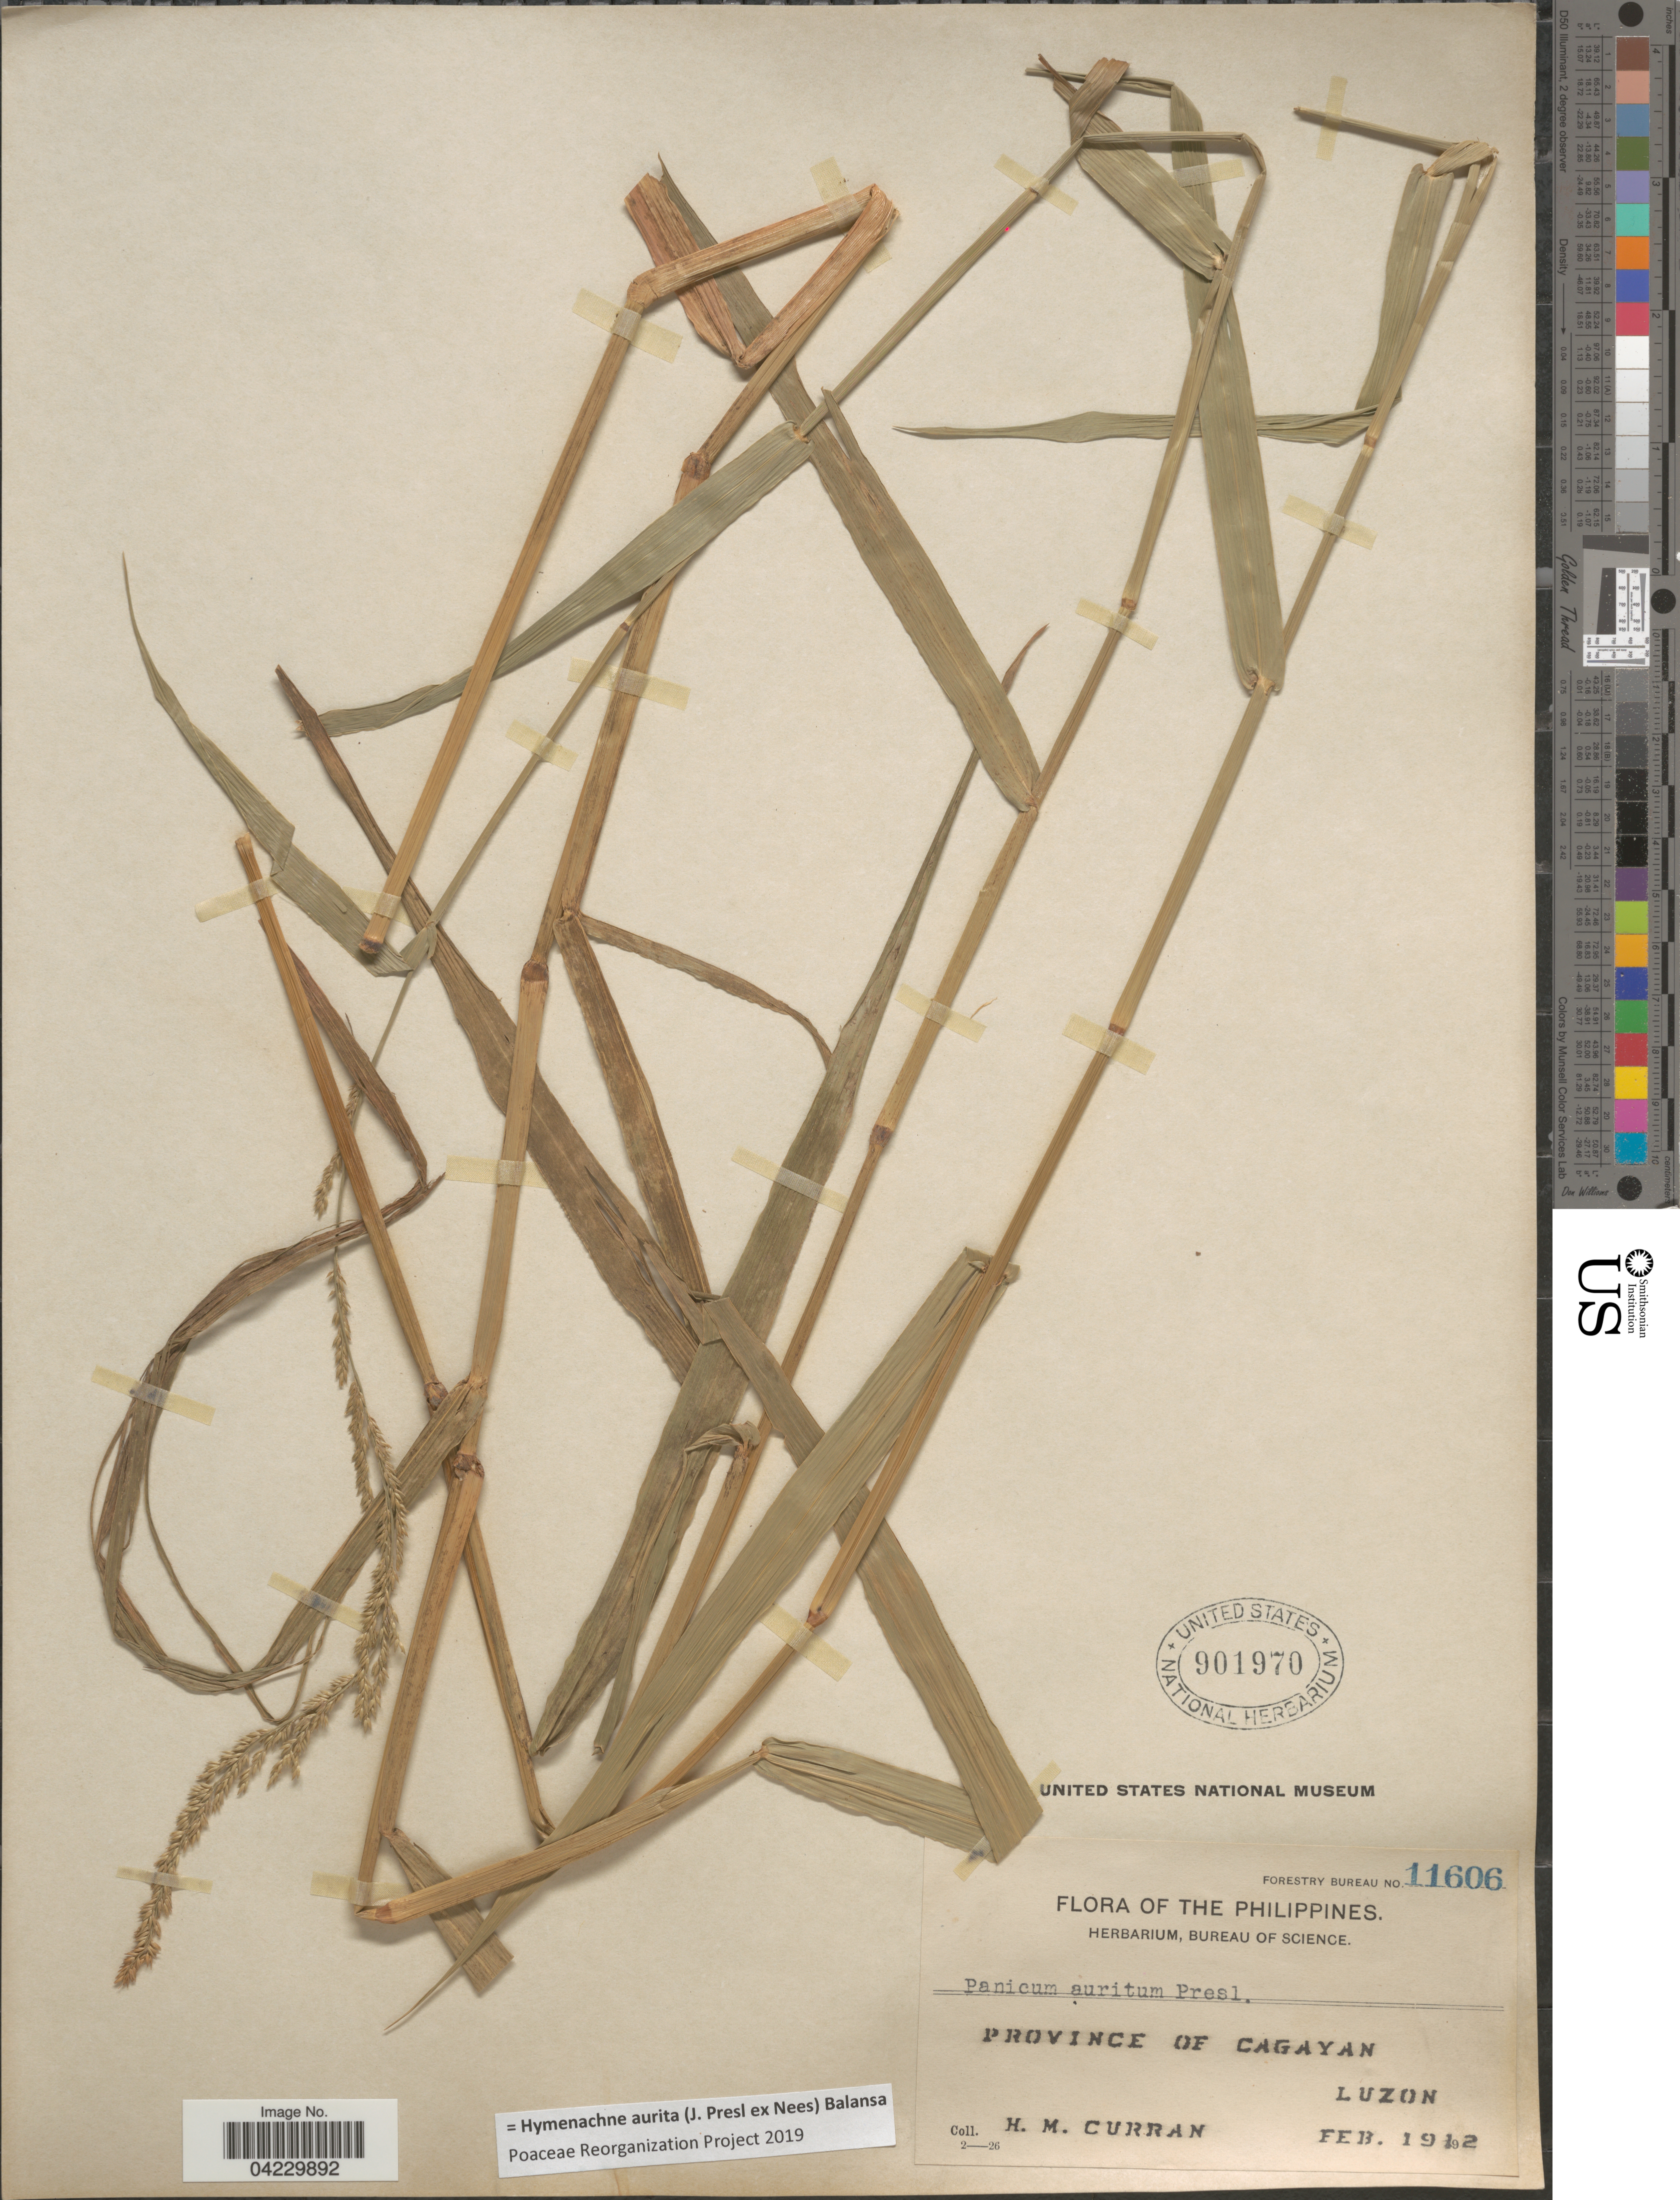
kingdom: Plantae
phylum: Tracheophyta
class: Liliopsida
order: Poales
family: Poaceae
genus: Hymenachne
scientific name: Hymenachne aurita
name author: (J. Presl ex Nees) Balansa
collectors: H. M. Curran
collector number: Forestry Bureau 11606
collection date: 1912-02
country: Philippines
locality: Province of Cagayan, Luzon.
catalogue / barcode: US 901970